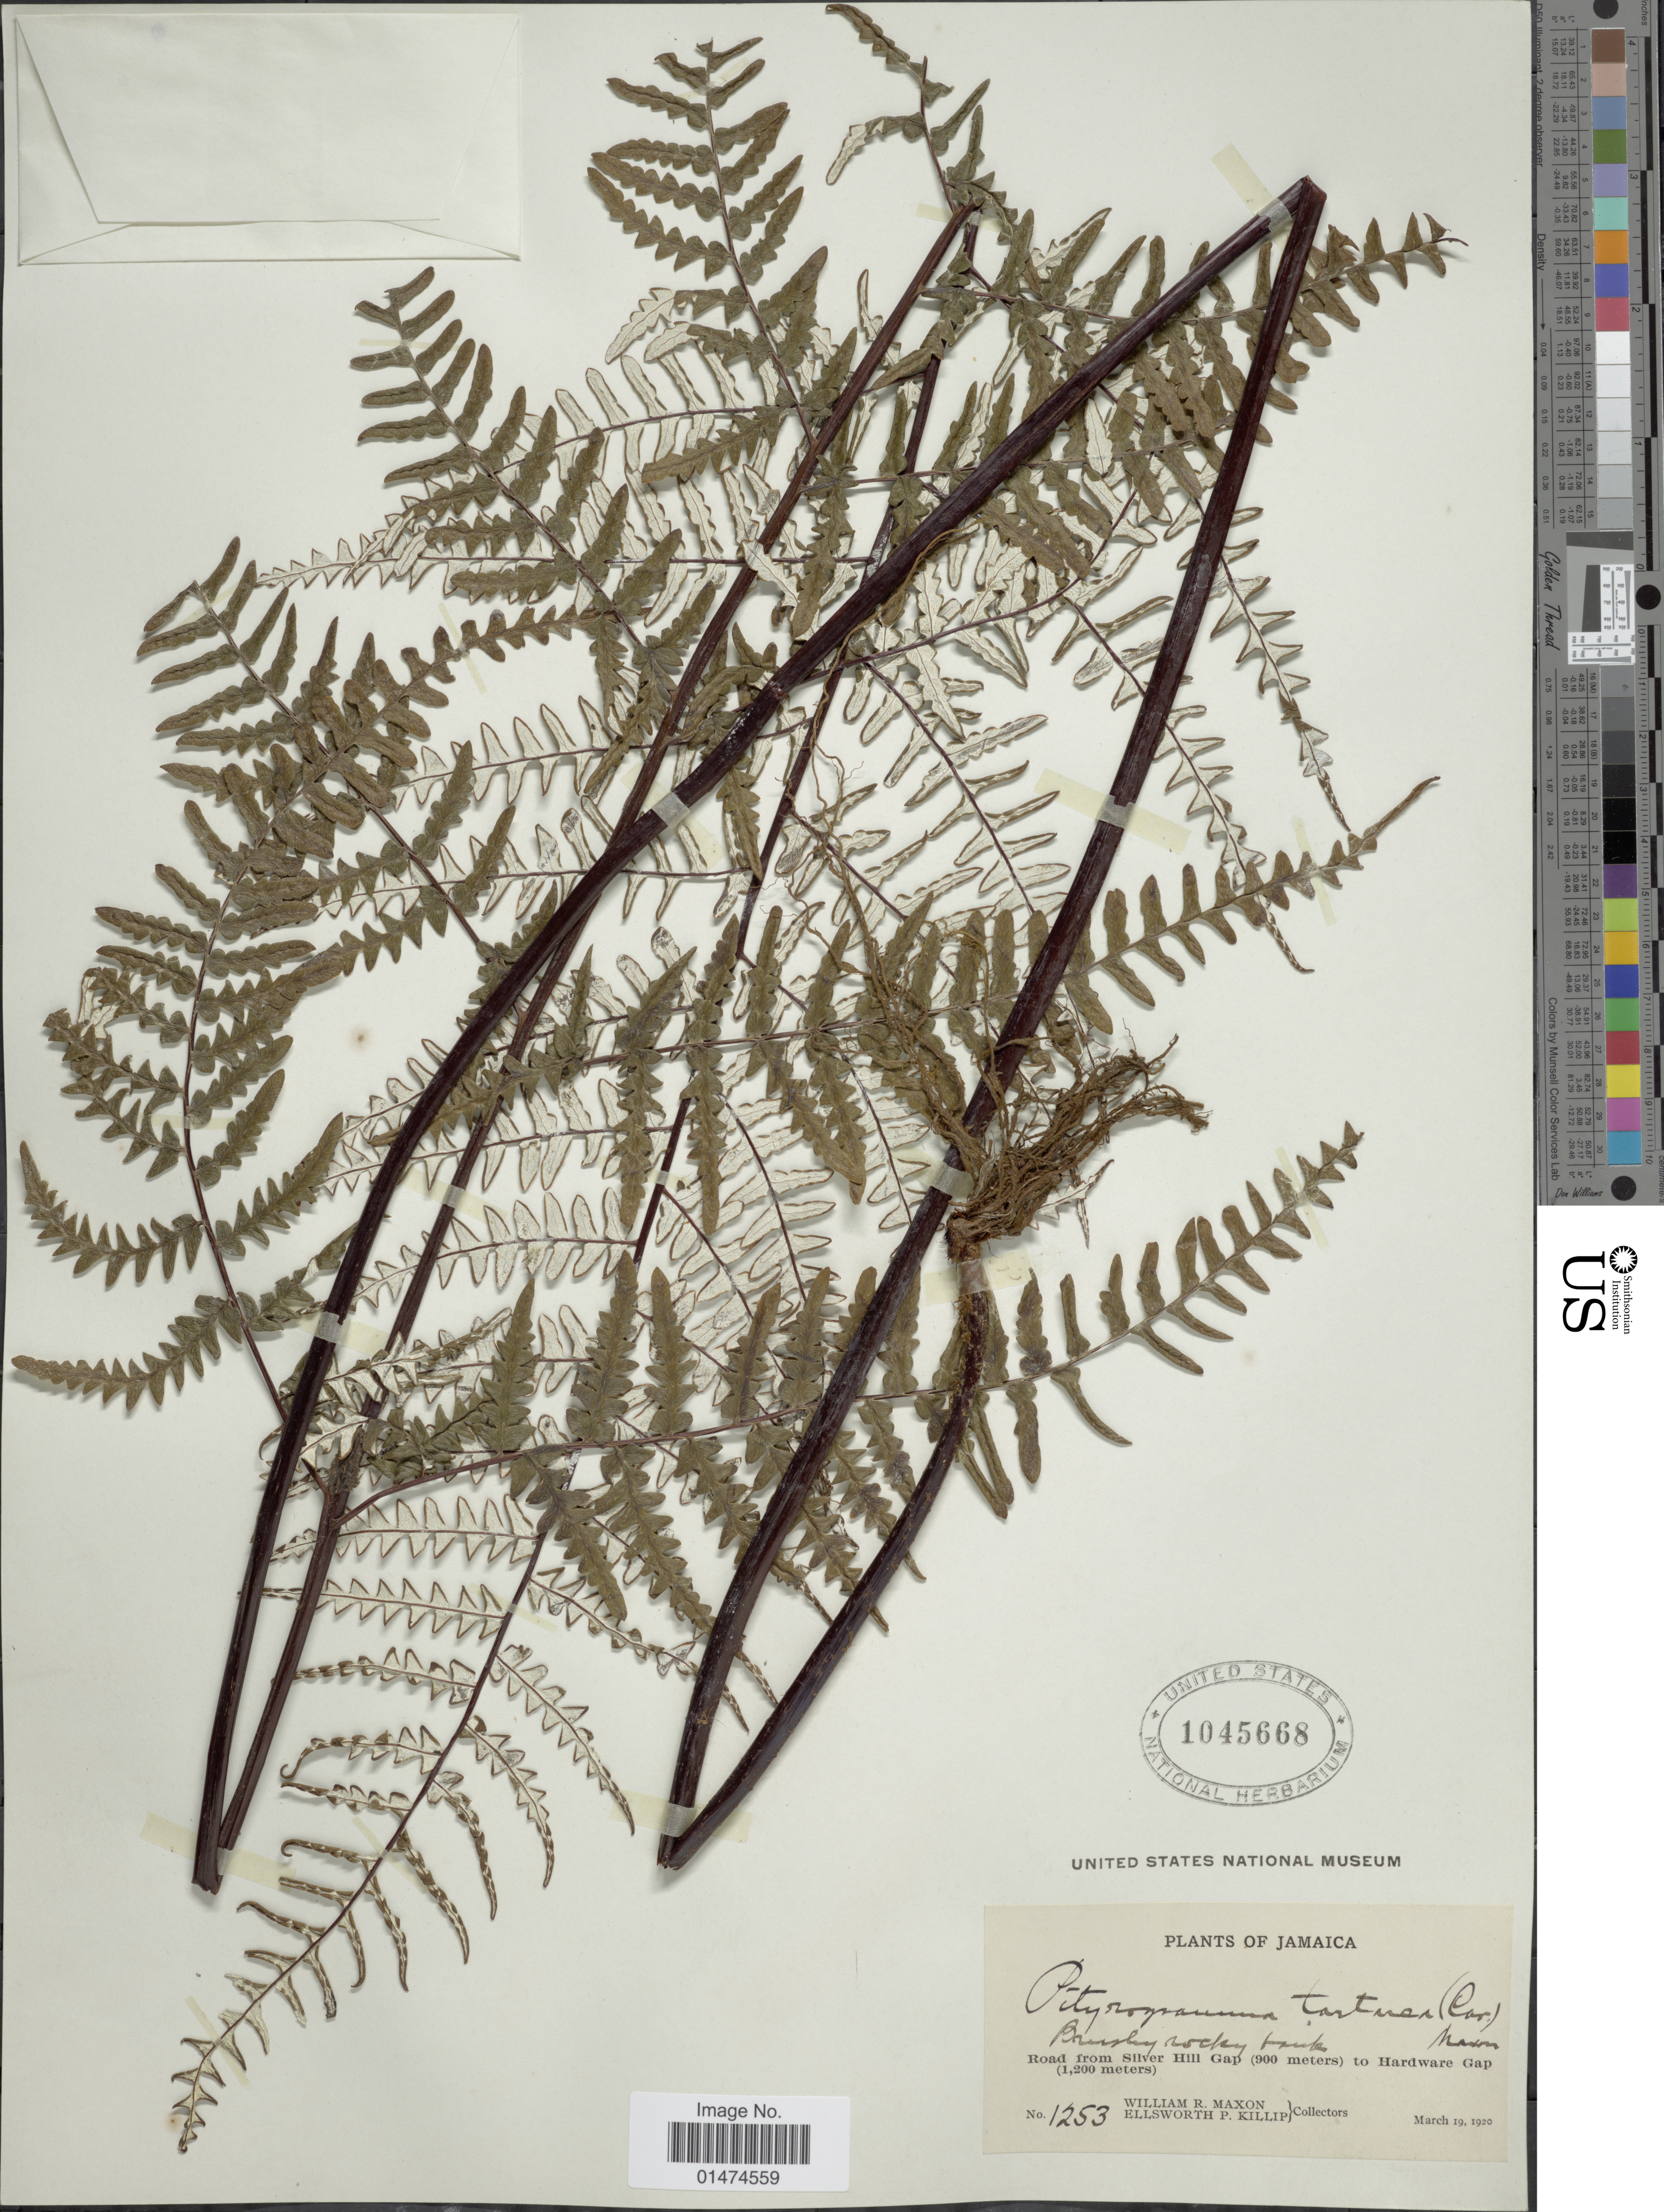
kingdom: Plantae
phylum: Tracheophyta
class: Polypodiopsida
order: Polypodiales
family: Pteridaceae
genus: Pityrogramma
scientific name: Pityrogramma ebenea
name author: (L.) Proctor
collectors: W. R. Maxon & E. P. Killip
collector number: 1253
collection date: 1920-03-19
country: Jamaica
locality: Jamaica. Road from Silver Hill Gap to Hardware Gap.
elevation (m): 900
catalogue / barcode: US 1045668